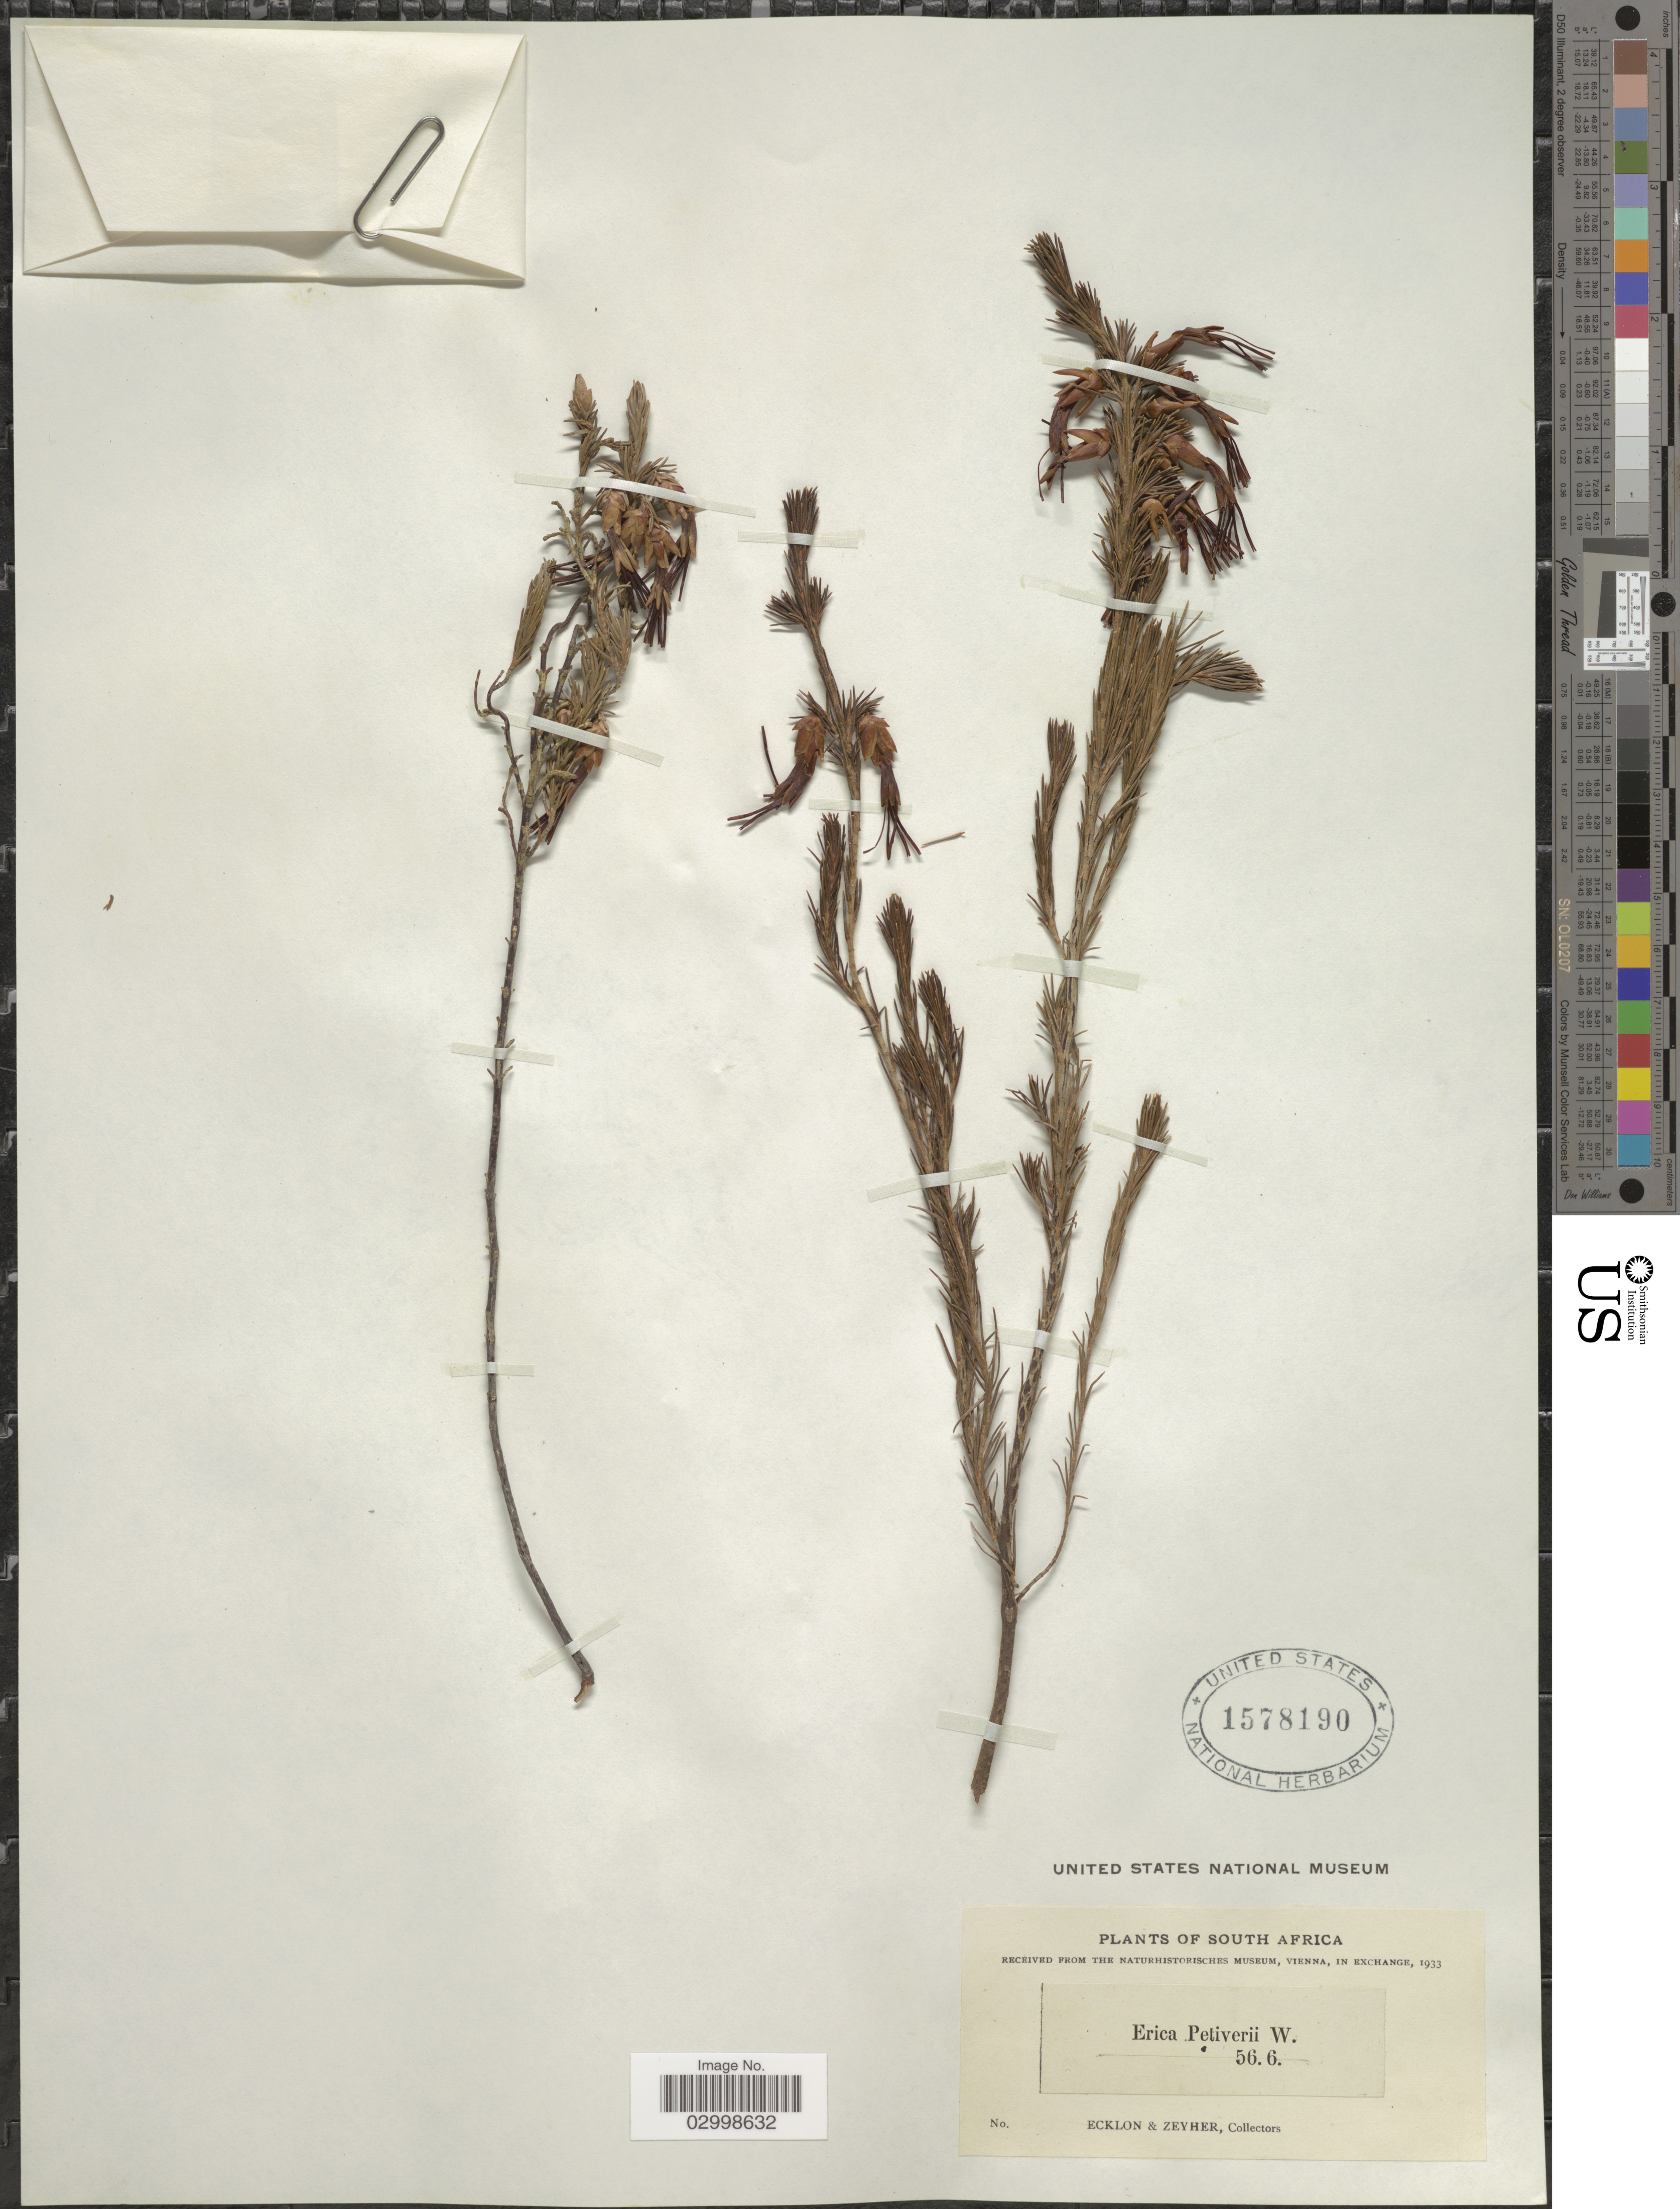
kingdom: Plantae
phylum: Tracheophyta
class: Magnoliopsida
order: Ericales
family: Ericaceae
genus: Erica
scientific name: Erica petiverii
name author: Willd.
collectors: -. Ecklon & -. Zeyher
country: South Africa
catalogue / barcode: US 1578190